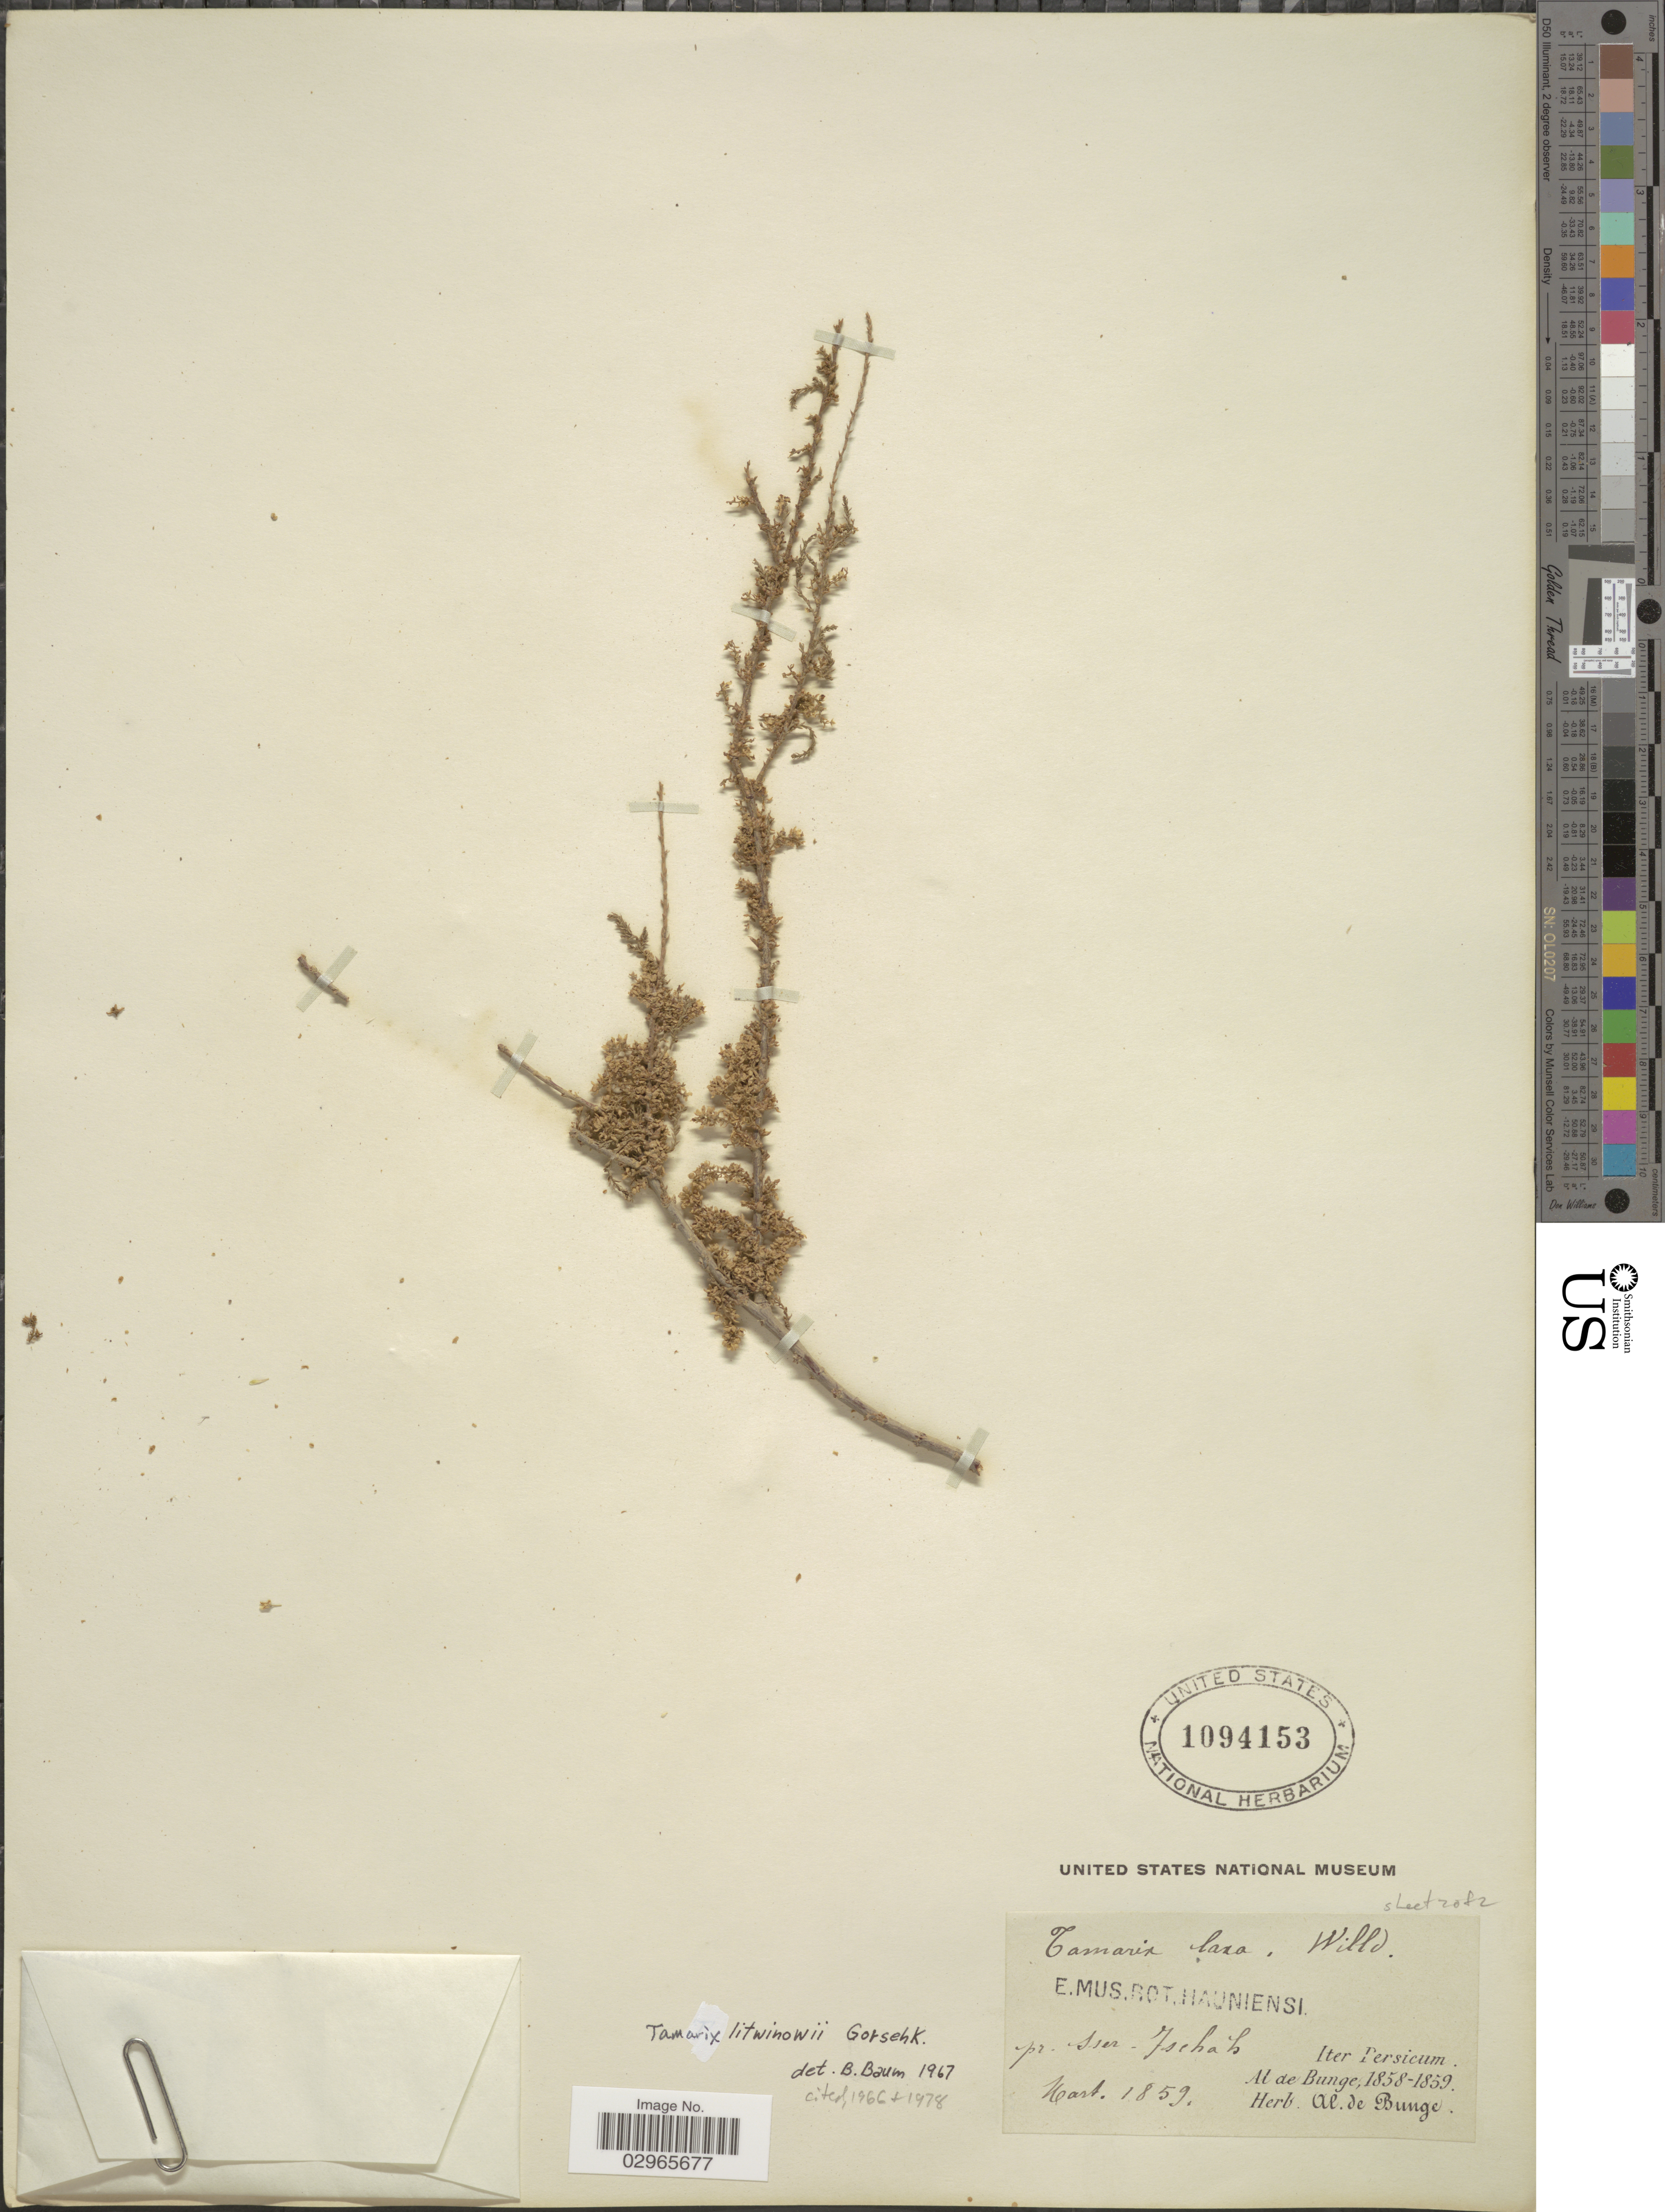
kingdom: Plantae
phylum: Tracheophyta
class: Magnoliopsida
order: Caryophyllales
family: Tamaricaceae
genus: Tamarix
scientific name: Tamarix litwinowii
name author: Gorschk.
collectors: A. de Bunge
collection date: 1859-03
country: Iran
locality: Iter Persicum, pr. Sser-tschah.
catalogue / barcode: US 1094153